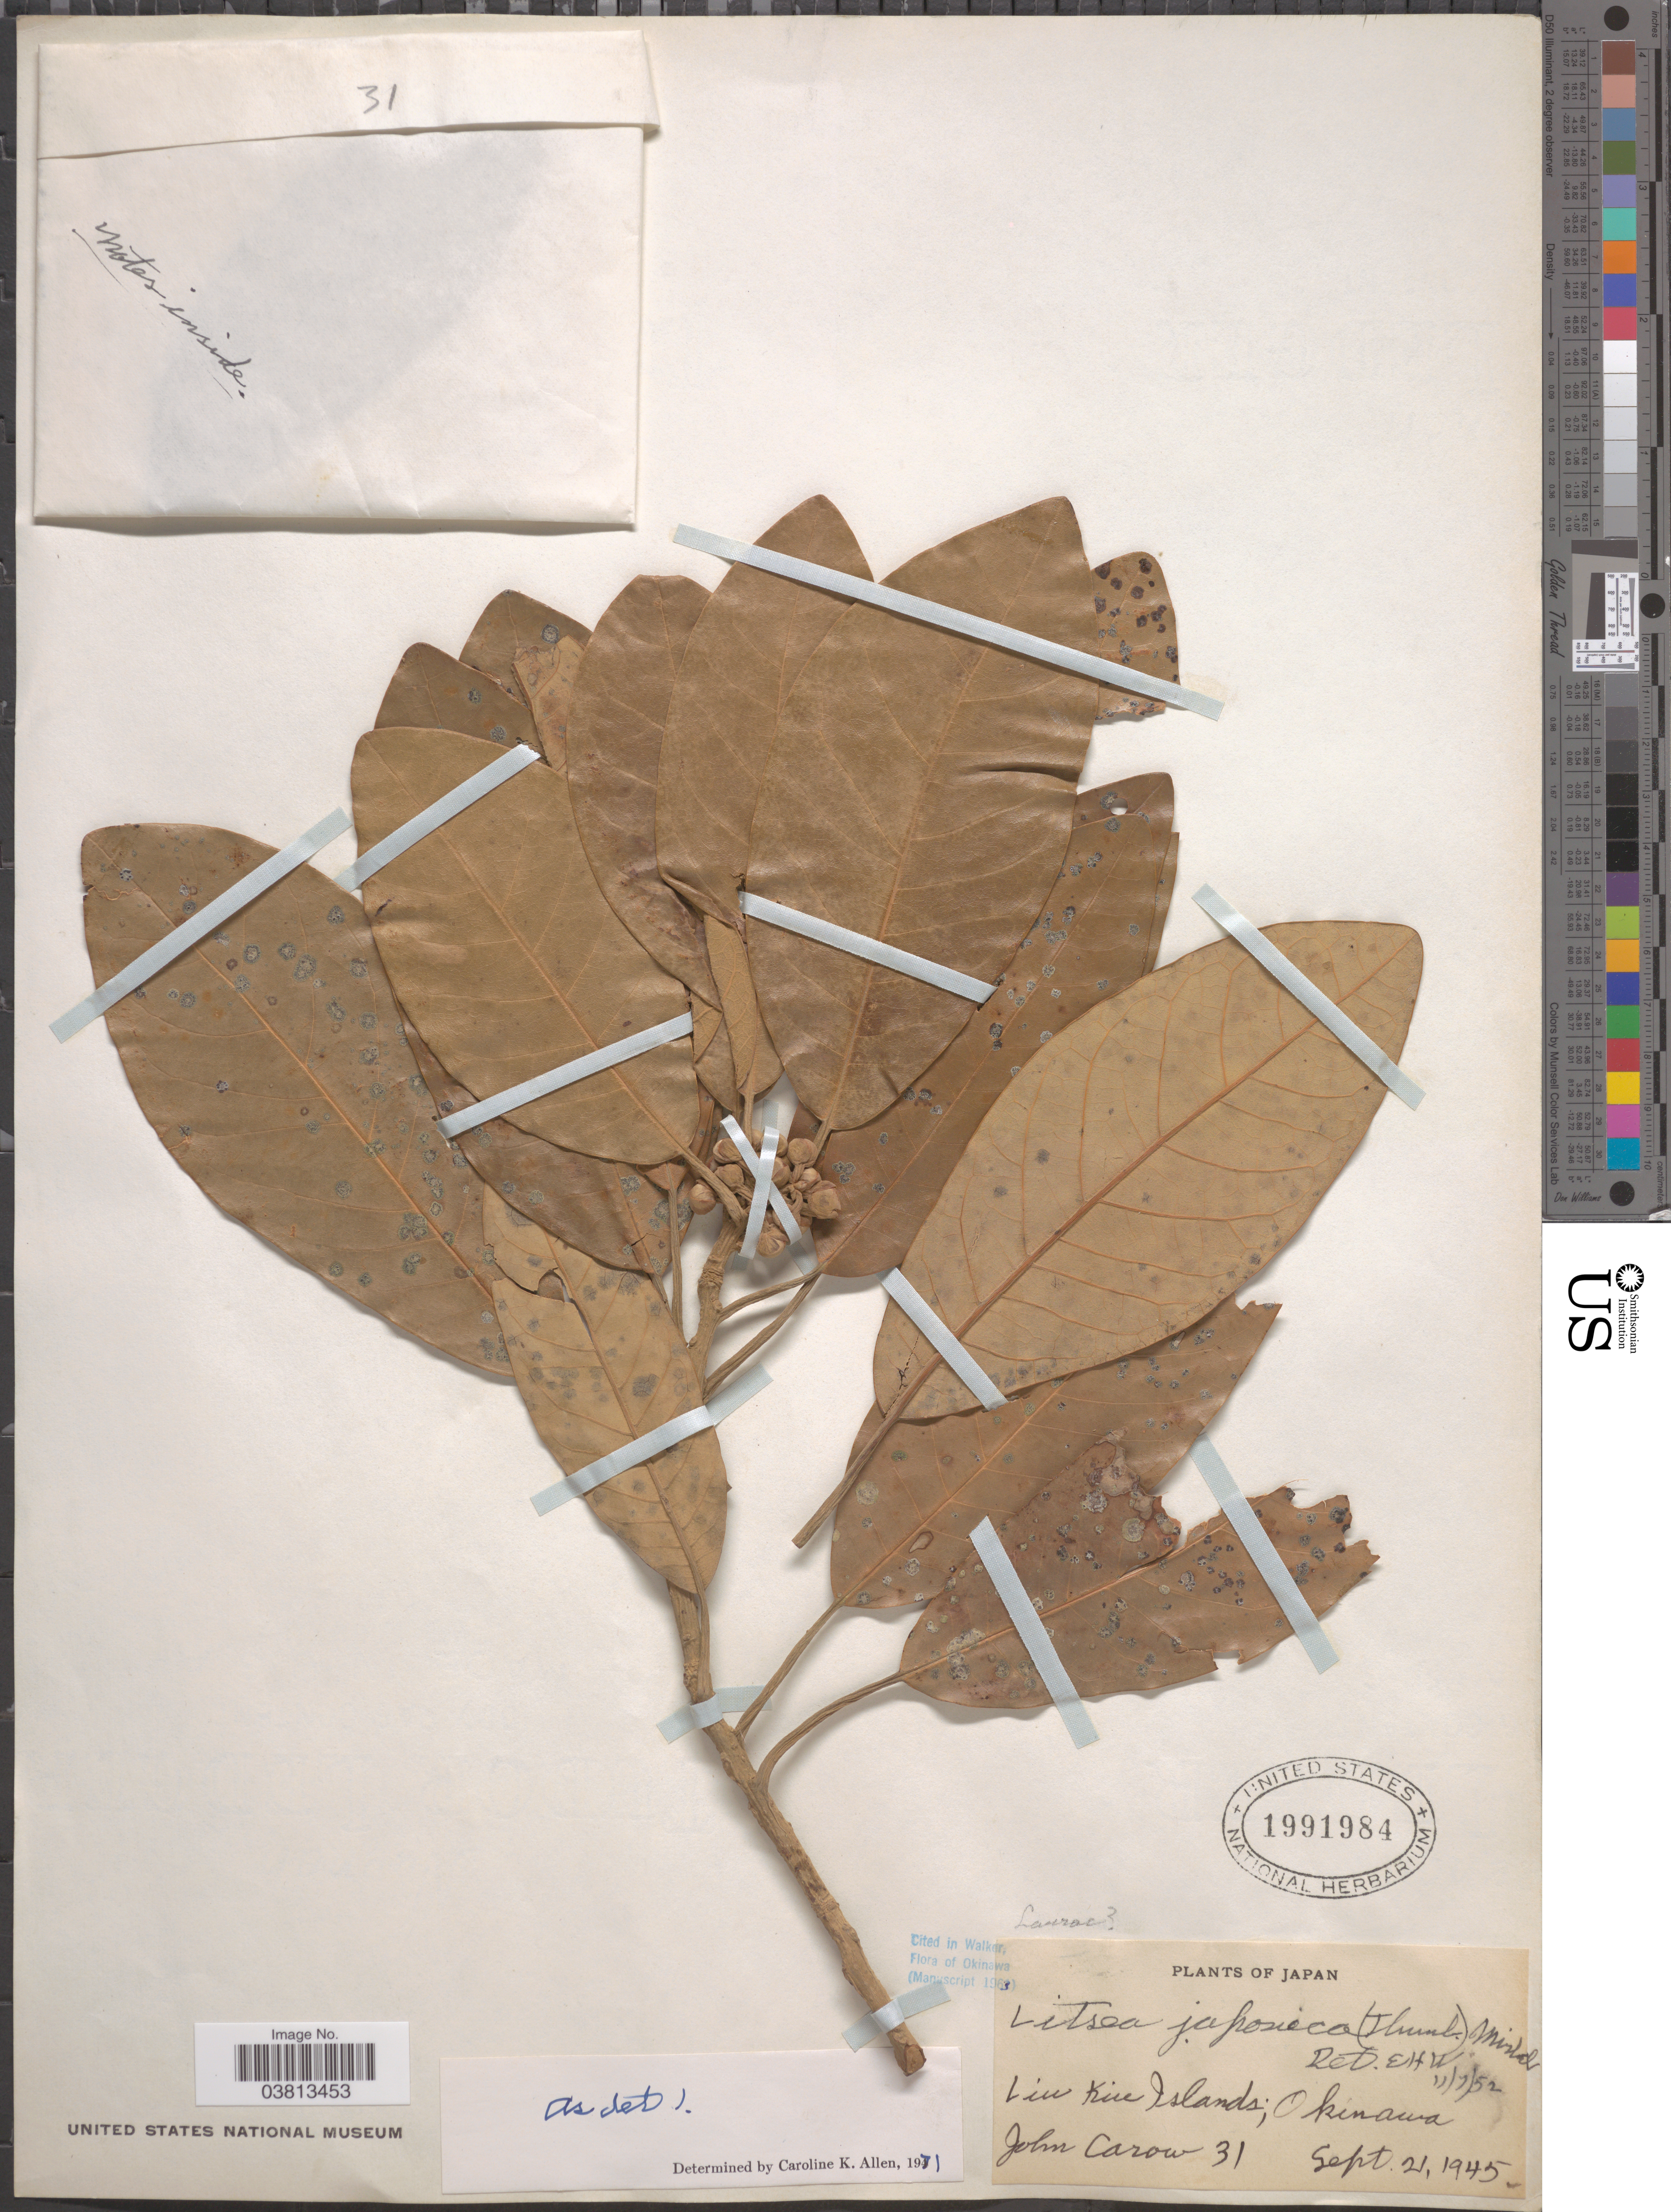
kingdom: Plantae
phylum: Tracheophyta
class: Magnoliopsida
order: Laurales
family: Lauraceae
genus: Litsea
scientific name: Litsea japonica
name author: (Thunb.) Juss.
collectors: J. Carow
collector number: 31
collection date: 1945-09-21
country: Japan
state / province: Okinawa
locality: Liu Kiu Islands; Okinawa.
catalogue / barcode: US 1991984